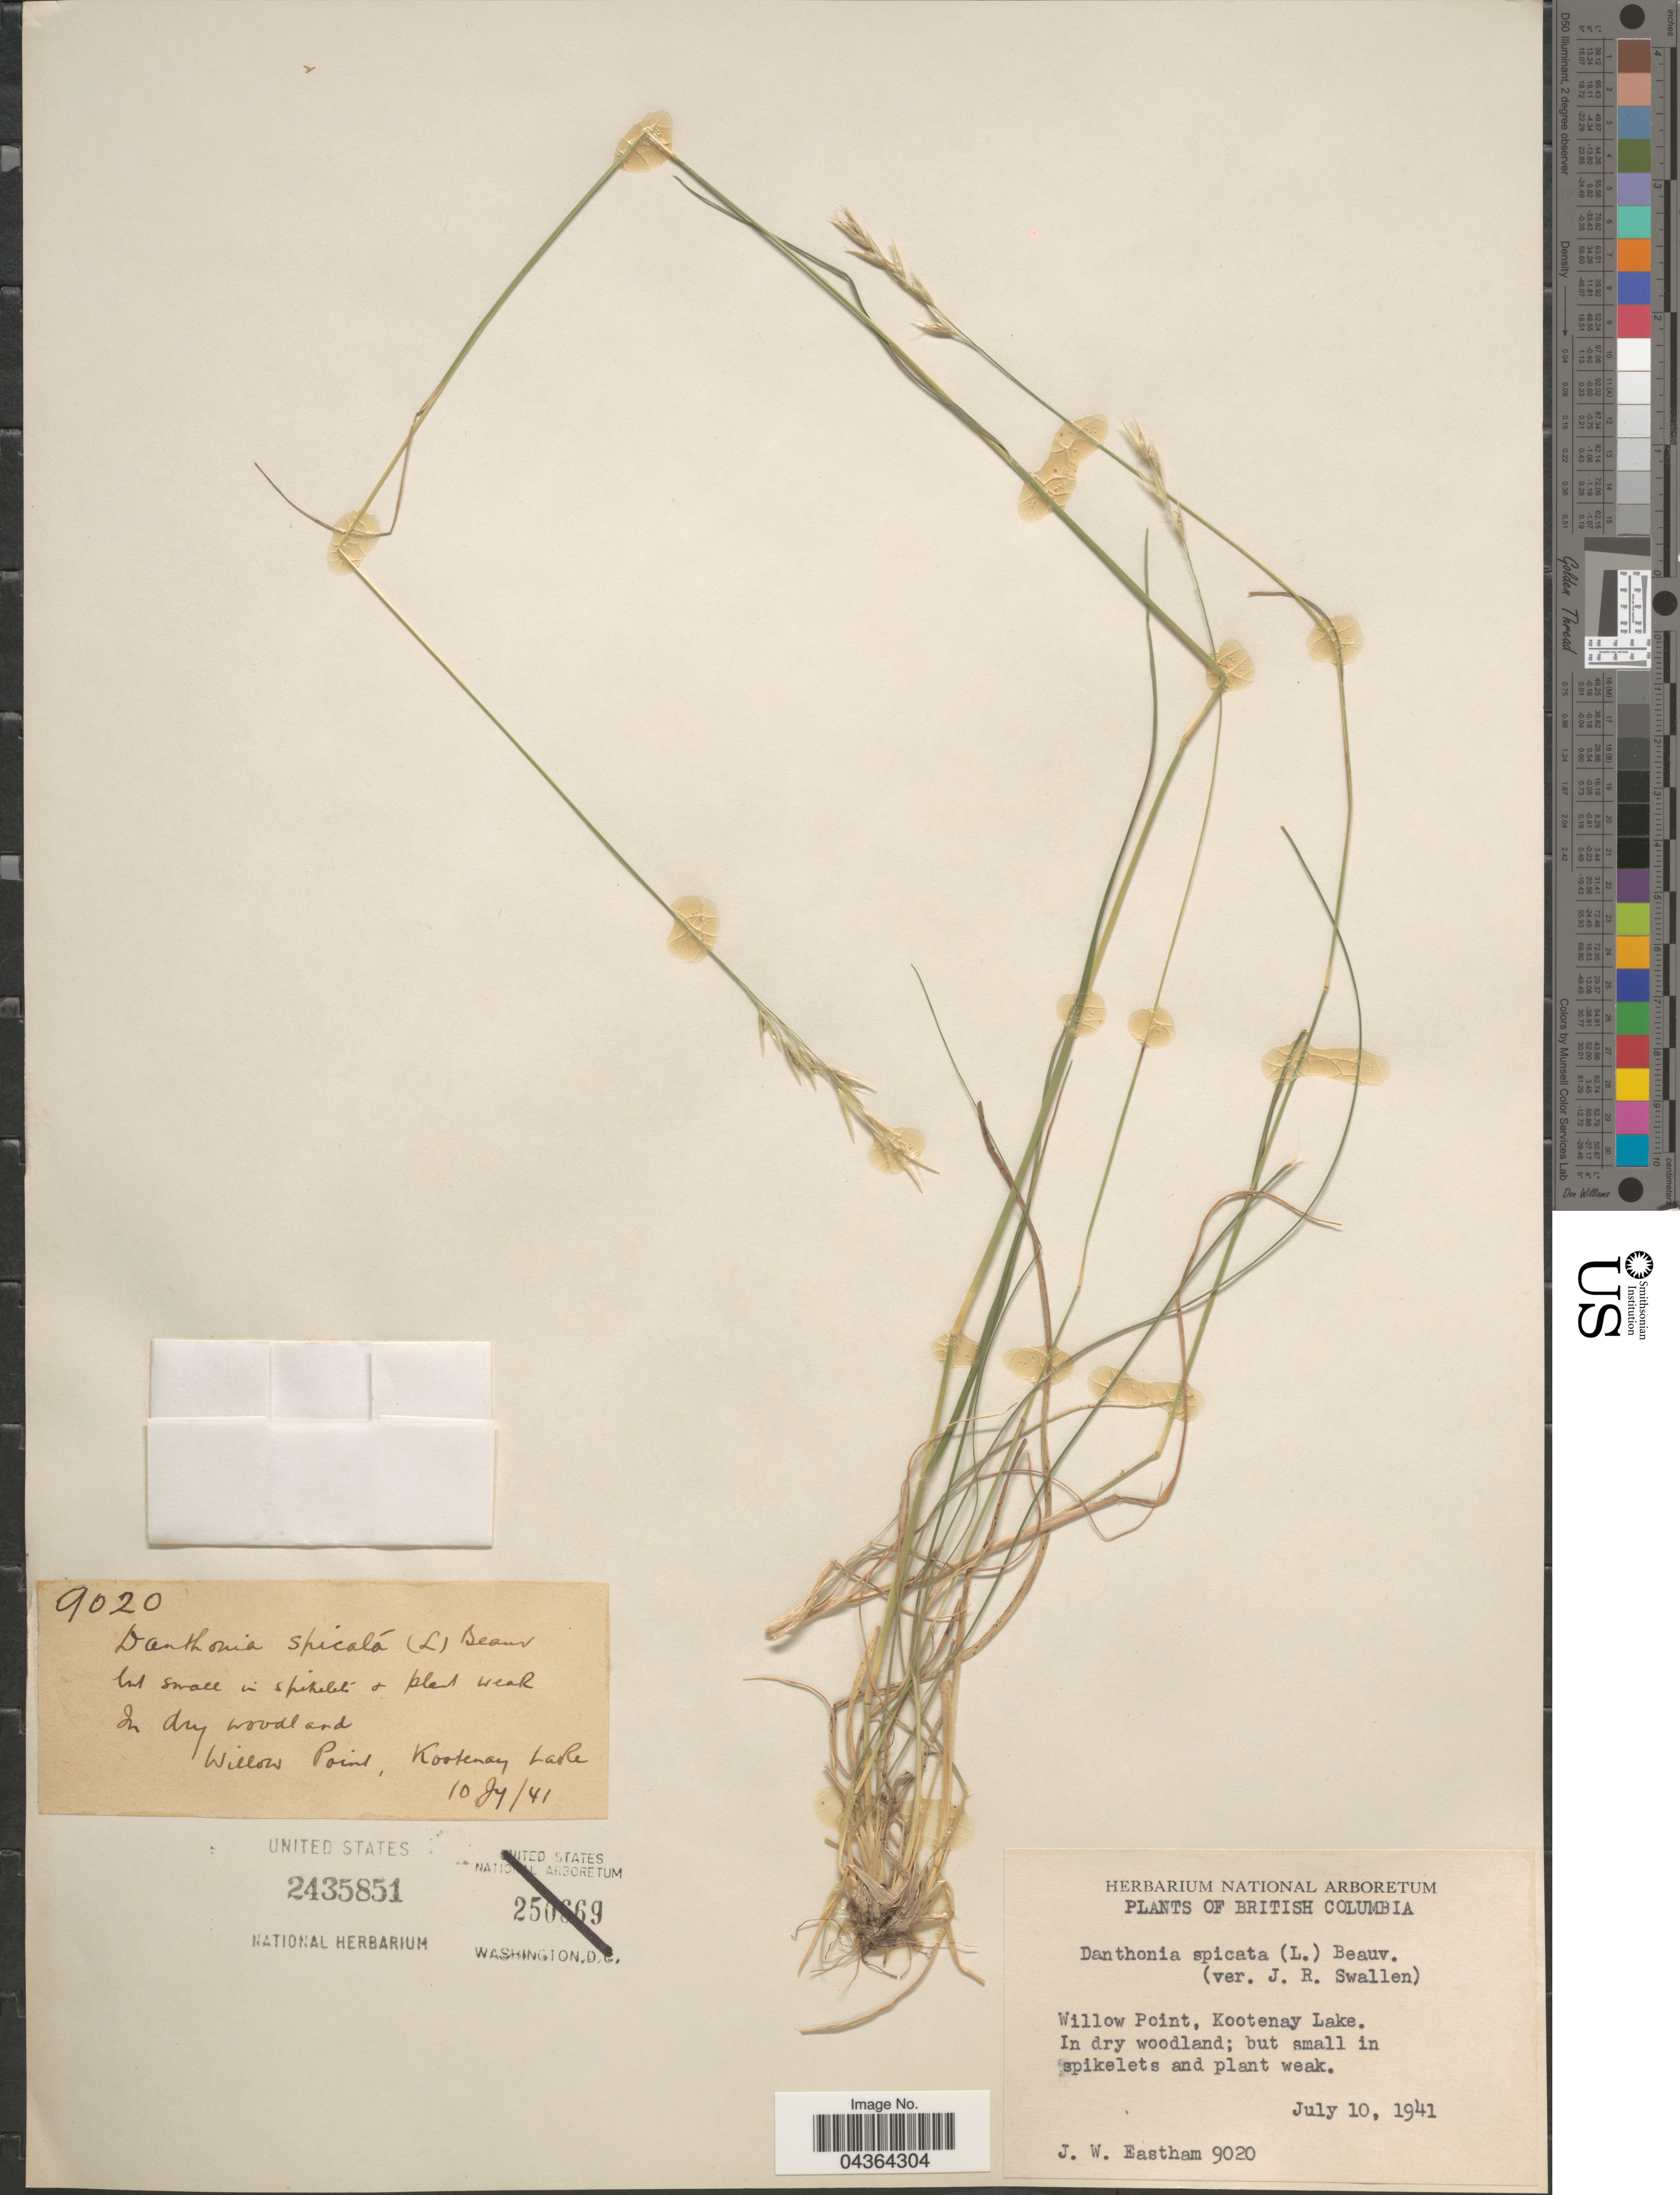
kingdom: Plantae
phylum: Tracheophyta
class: Liliopsida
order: Poales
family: Poaceae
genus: Danthonia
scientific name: Danthonia spicata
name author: (L.) P. Beauv. ex Roem. & Schult.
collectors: J. Eastham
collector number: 9020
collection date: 1941-07-10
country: Canada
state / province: British Columbia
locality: Willow Point, Kootenay Lake..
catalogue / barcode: US 2435851